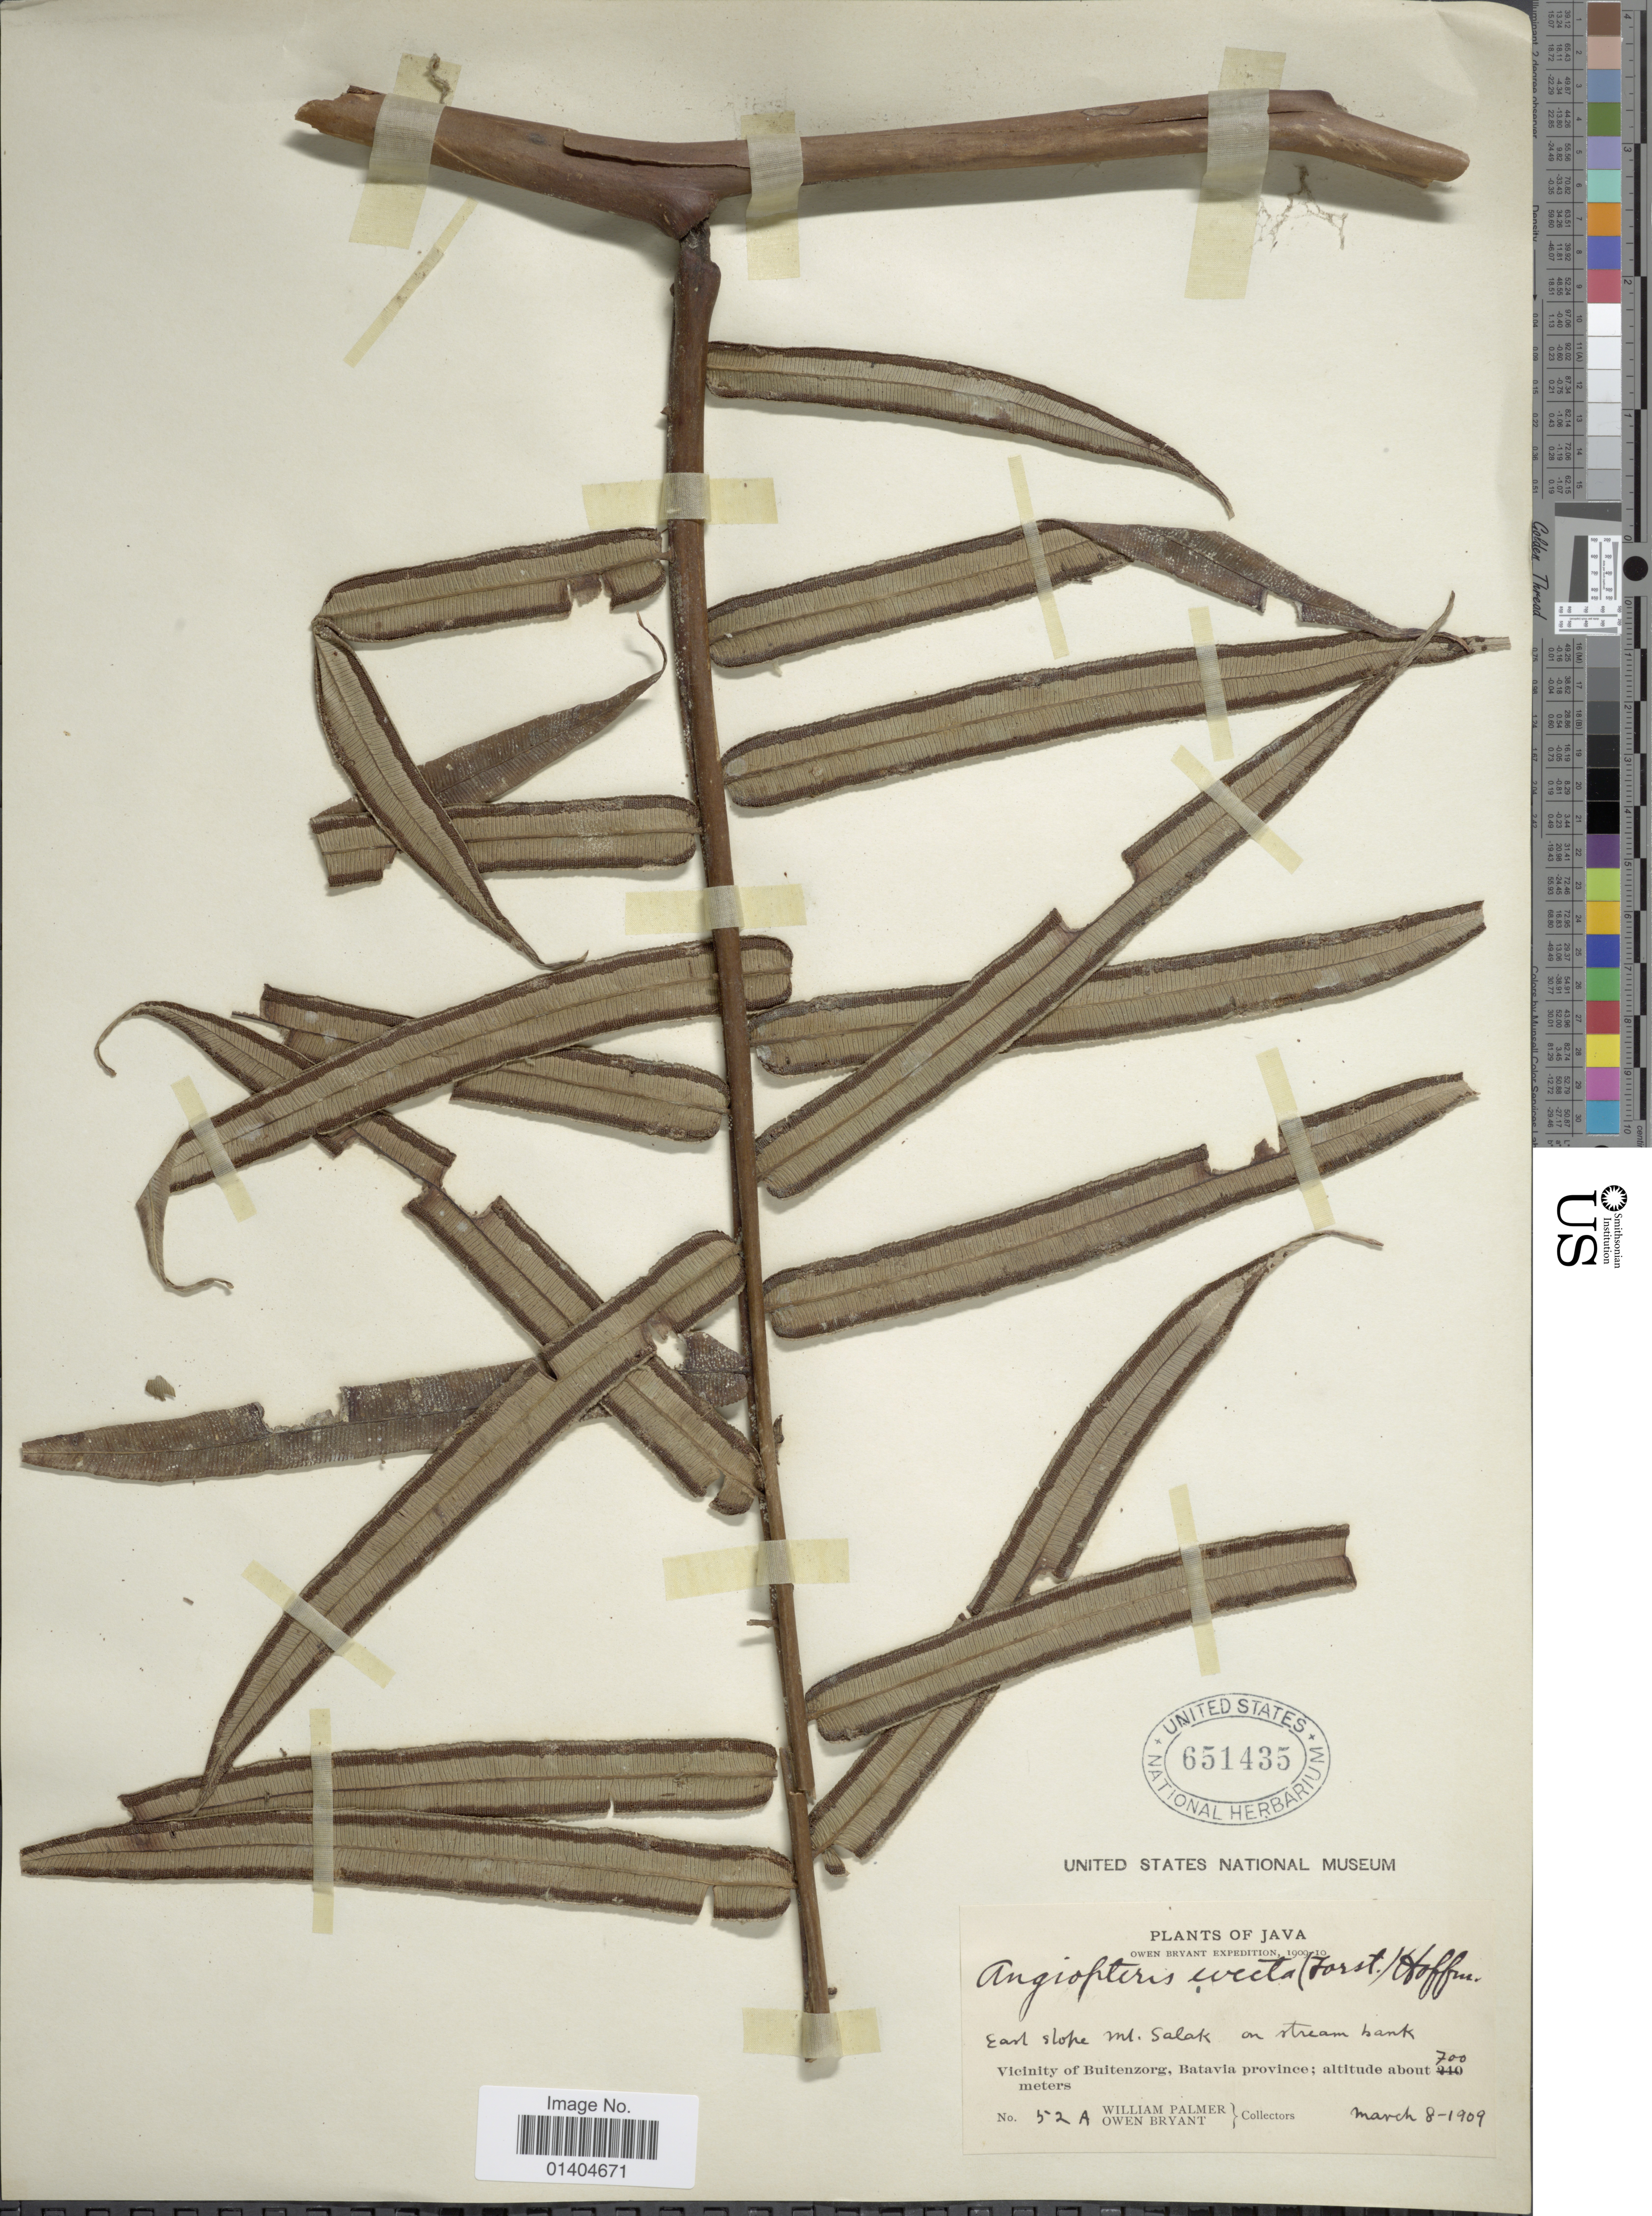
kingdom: Plantae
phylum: Tracheophyta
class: Polypodiopsida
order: Marattiales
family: Marattiaceae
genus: Angiopteris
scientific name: Angiopteris evecta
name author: (G. Forst.) Hoffm.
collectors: W. Palmer & O. Bryant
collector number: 52A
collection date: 1909-03-08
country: Indonesia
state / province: Java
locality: Vicinity of Buitenzorg, Batavia province.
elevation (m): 700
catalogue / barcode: US 651435